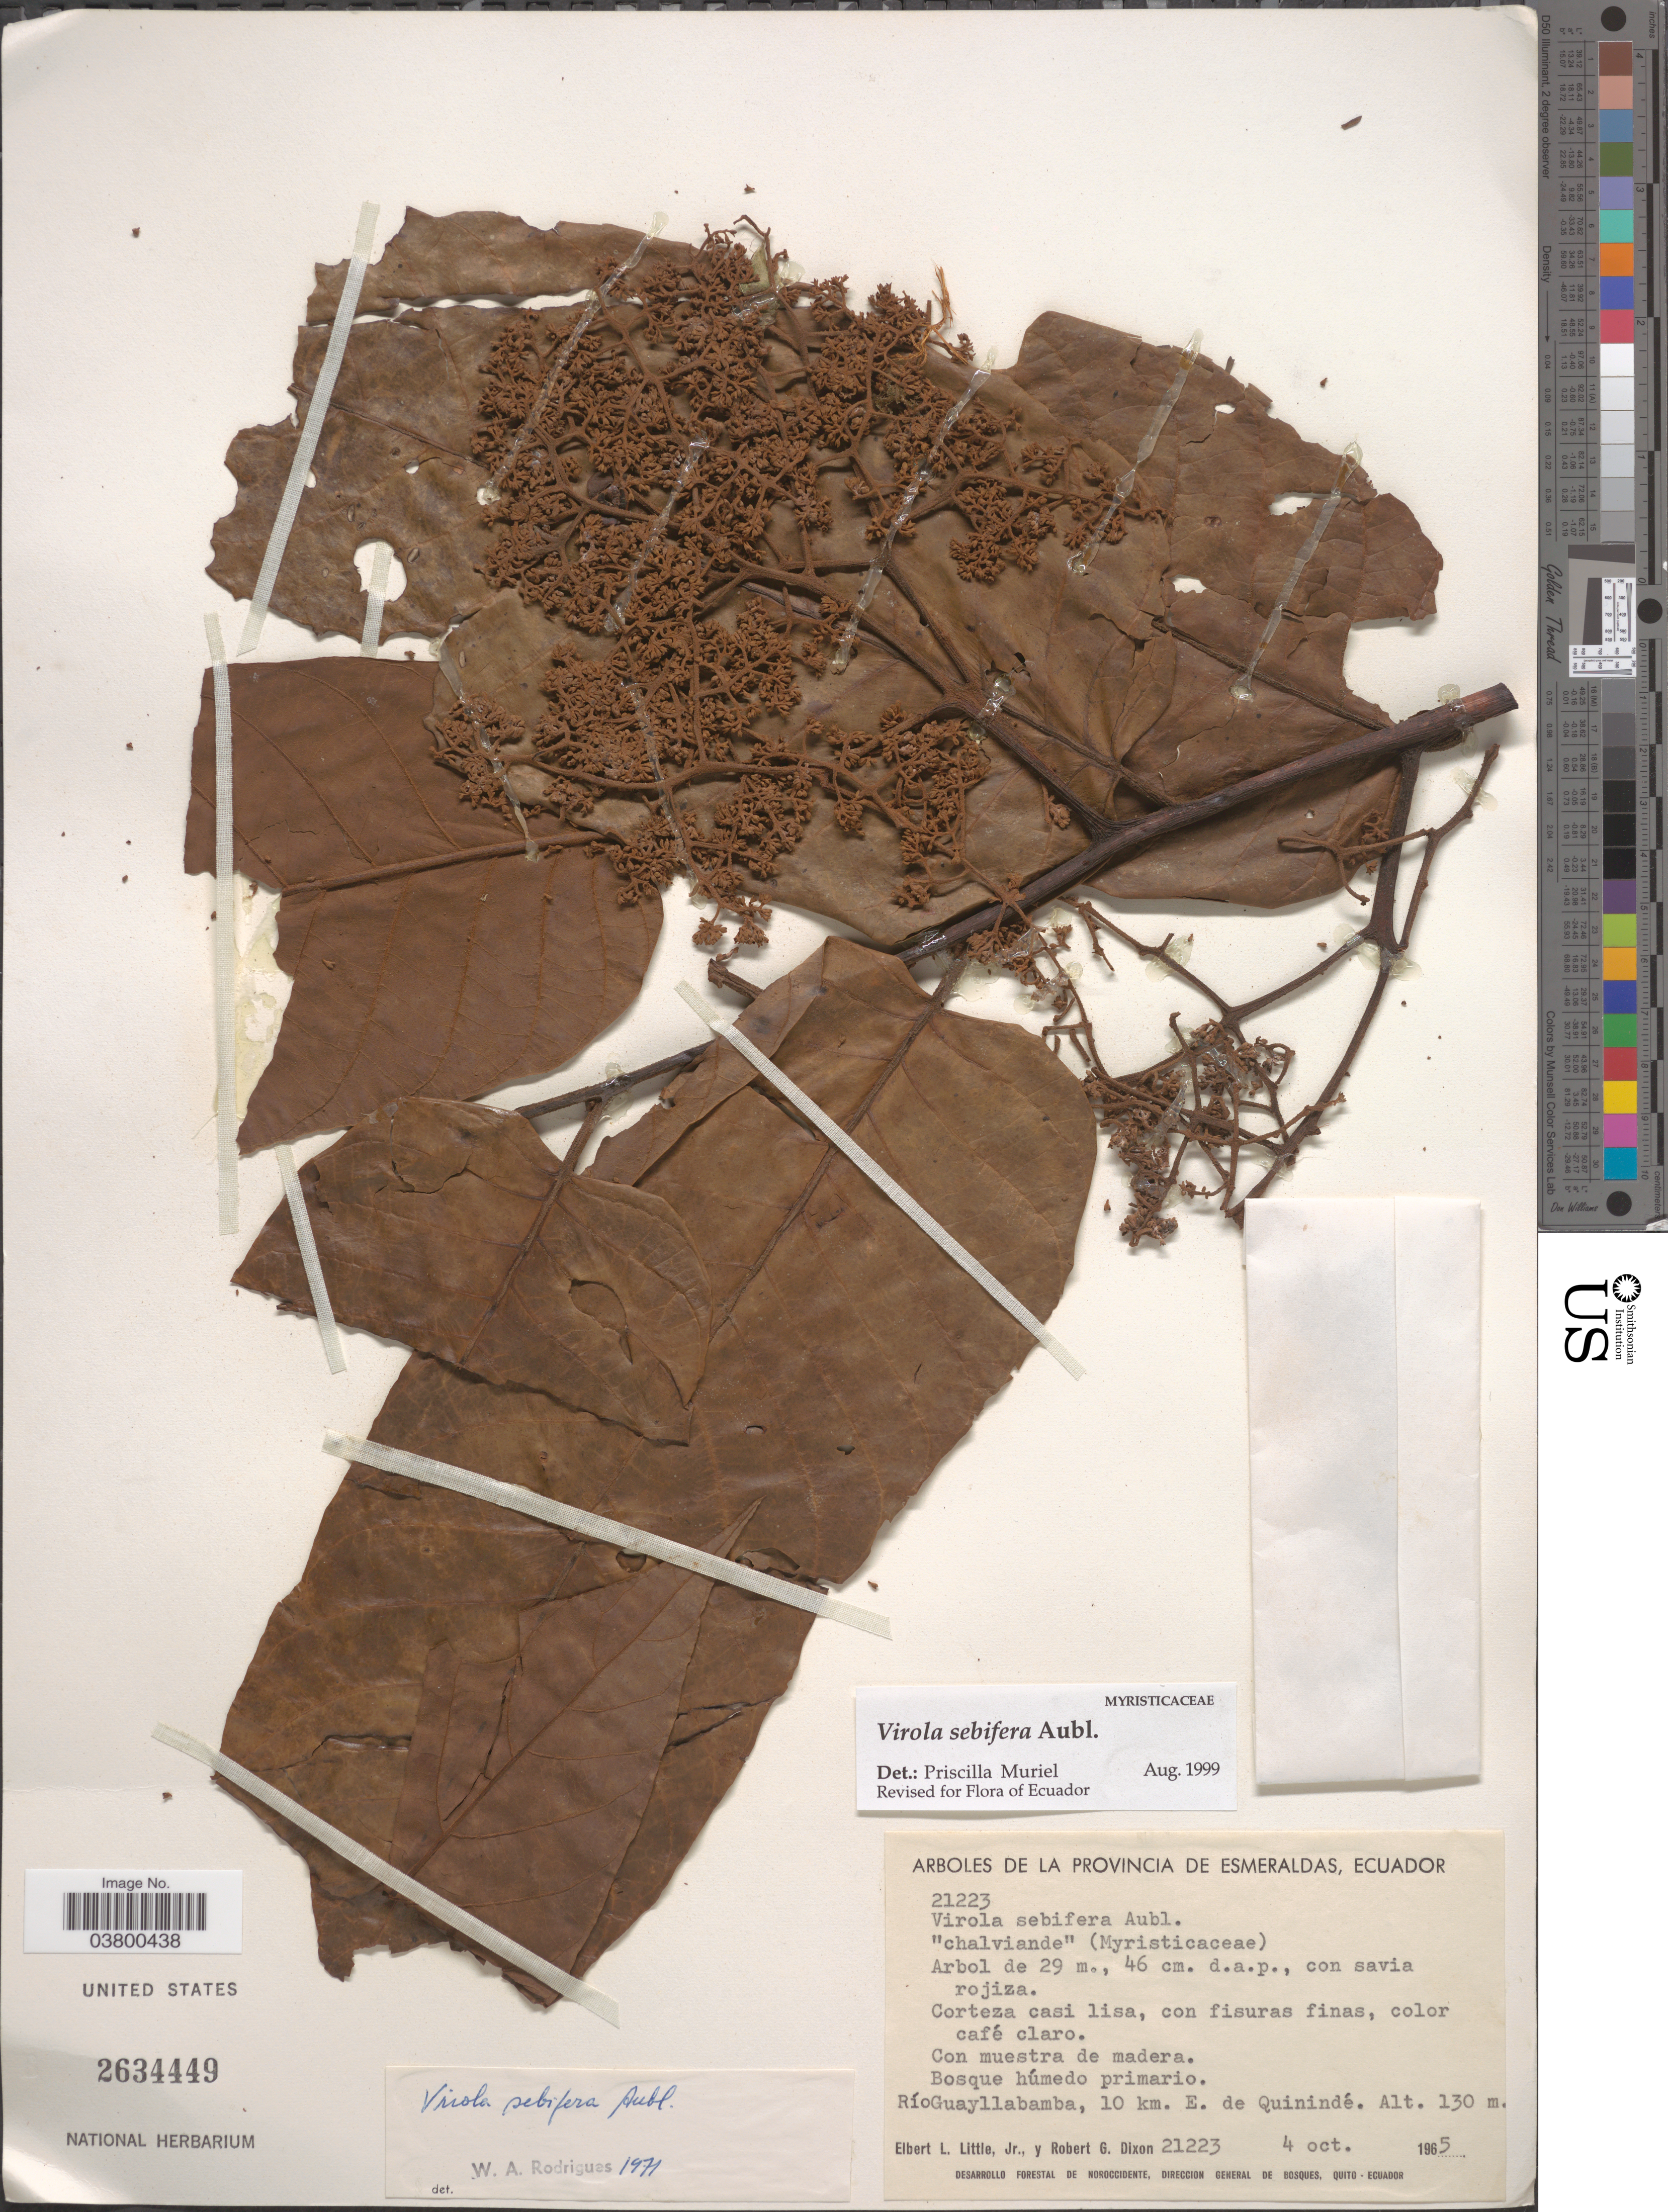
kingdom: Plantae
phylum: Tracheophyta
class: Magnoliopsida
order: Magnoliales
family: Myristicaceae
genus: Virola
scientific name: Virola sebifera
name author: Aubl.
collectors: E. L. Little & R. G. Dixon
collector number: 21223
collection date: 1965-10-04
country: Ecuador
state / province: Esmeraldas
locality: Río Guayllabamba, 10 km. E. de Quinindé.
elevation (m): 130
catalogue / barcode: US 2634449